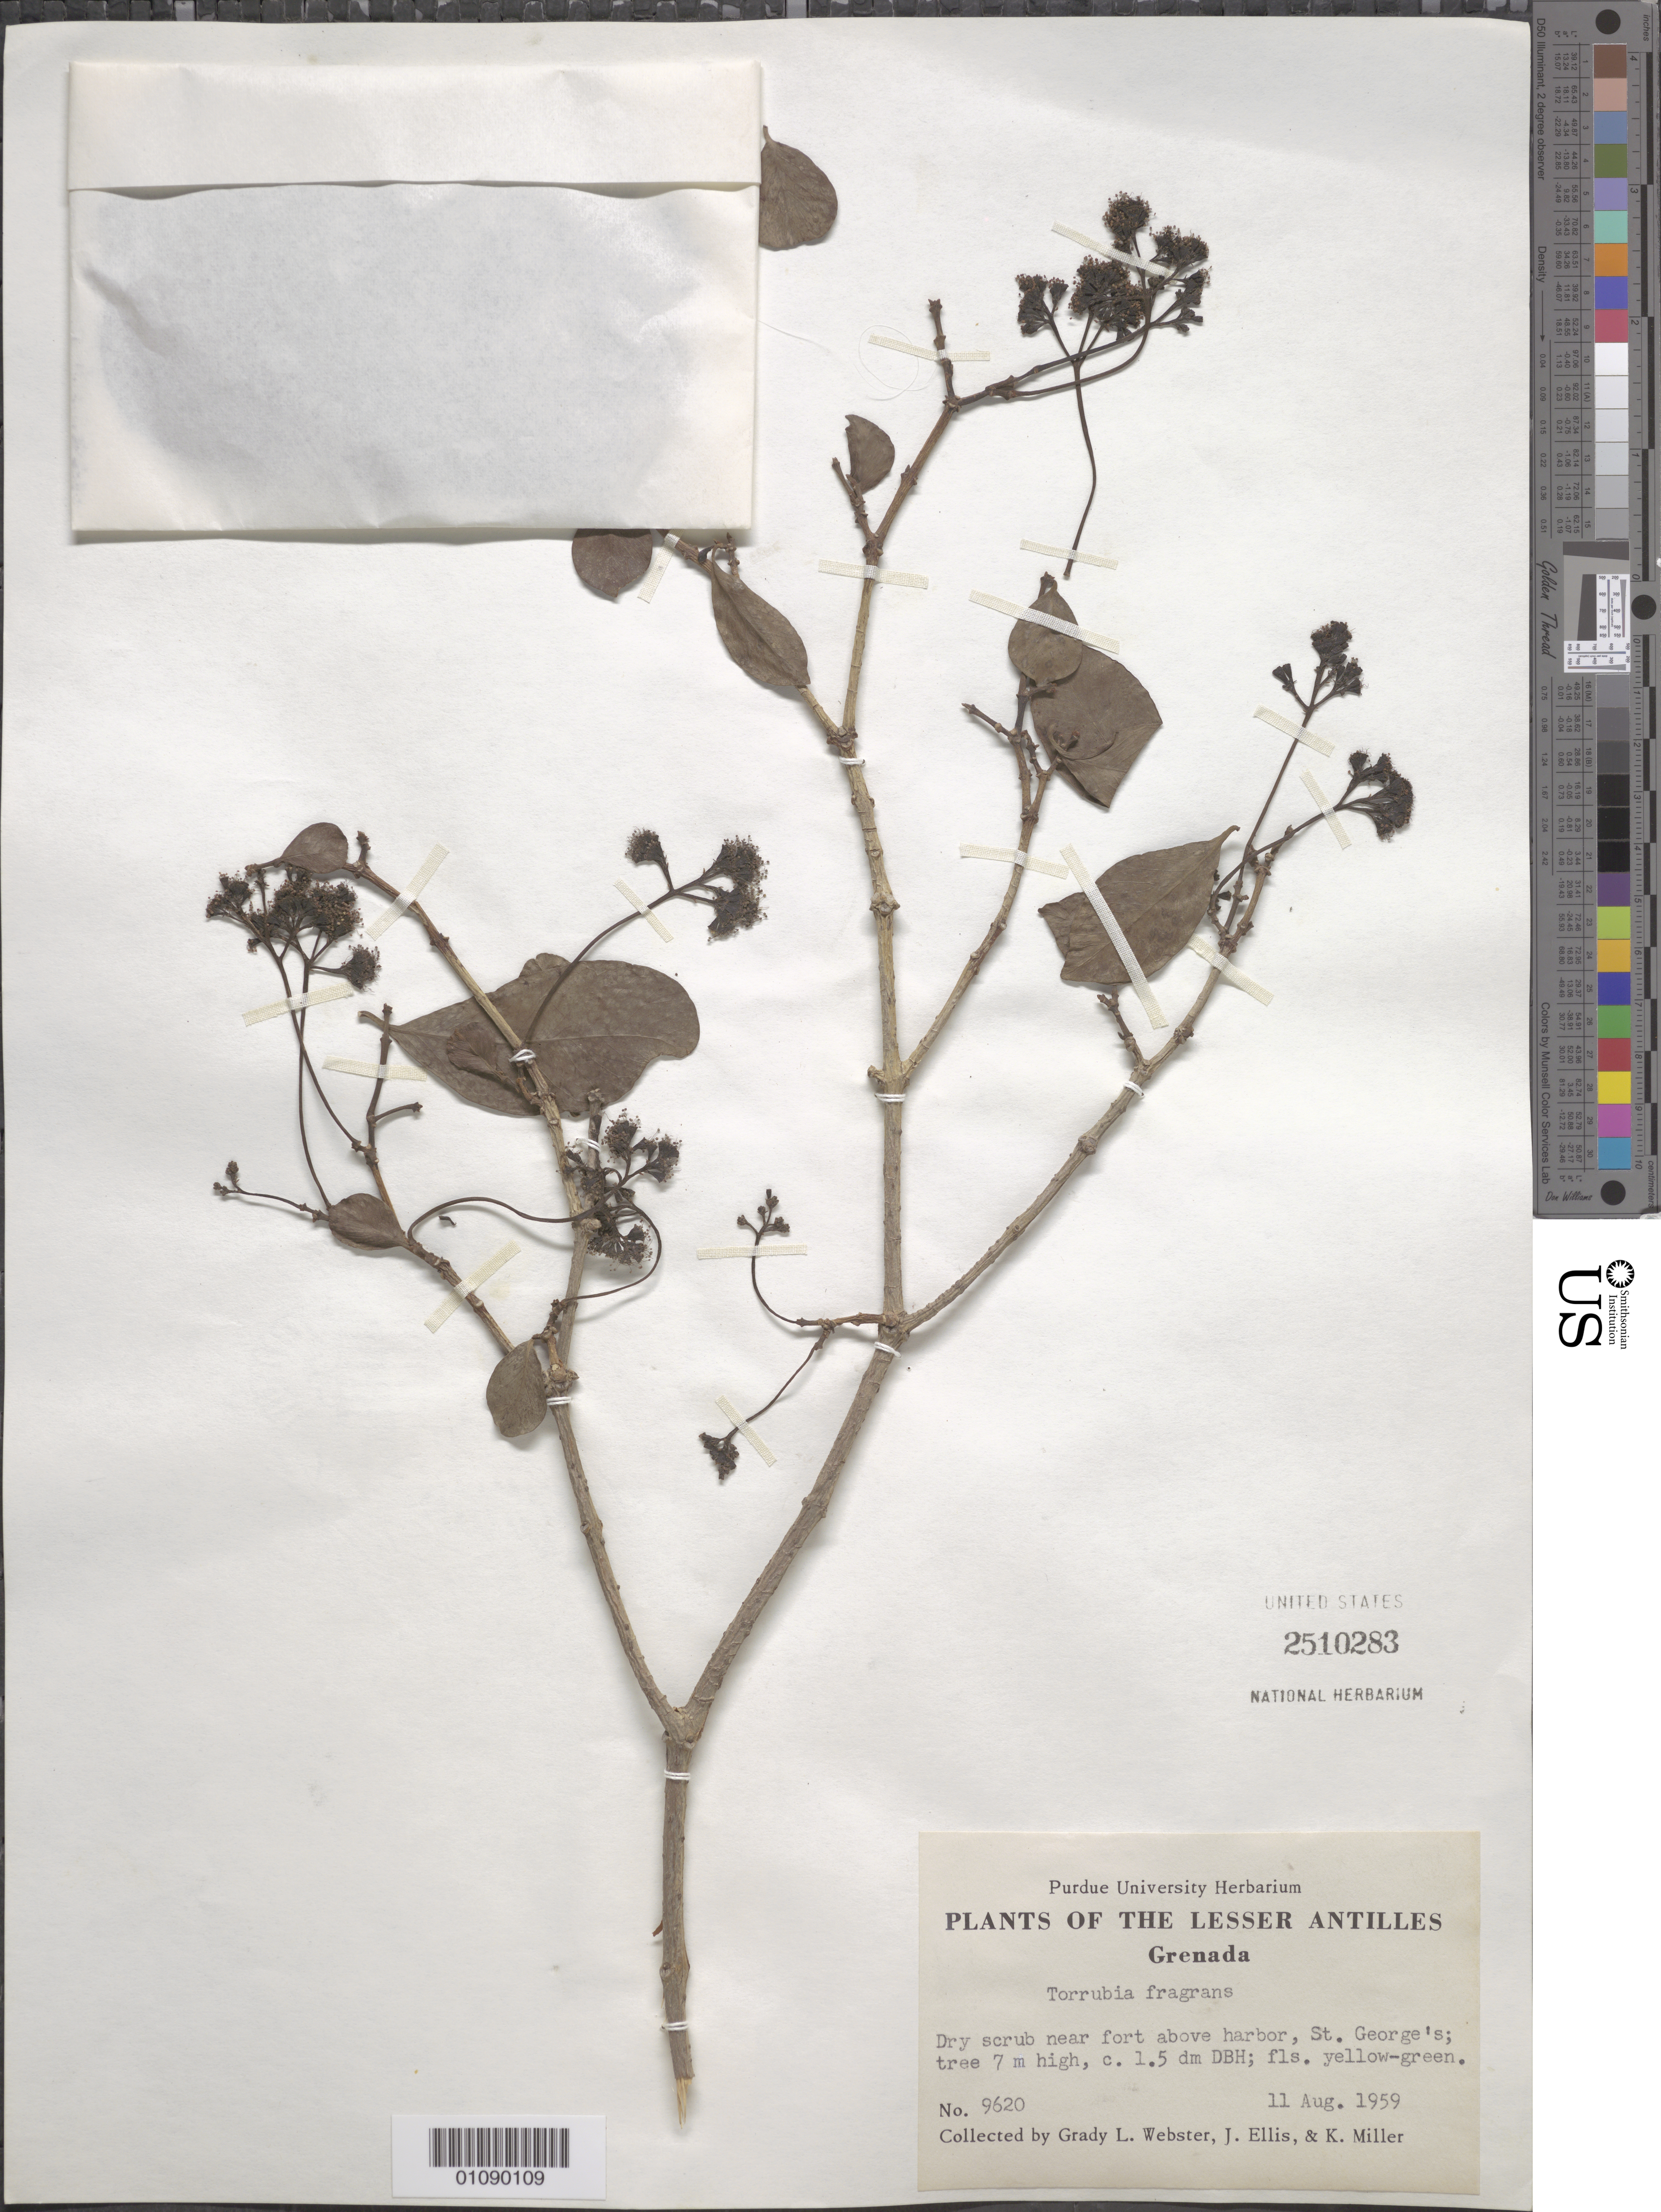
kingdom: Plantae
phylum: Tracheophyta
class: Magnoliopsida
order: Caryophyllales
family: Nyctaginaceae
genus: Guapira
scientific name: Guapira fragrans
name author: (Dum. Cours.) Little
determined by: Strong, Mark T., (BOT), Smithsonian Institution - National Museum of Natural History (UNITED STATES)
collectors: G. L. Webster, J. Ellis & K. Miller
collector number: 9620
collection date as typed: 11 Aug 1959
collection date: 1959-08-11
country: Grenada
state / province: Saint George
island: Grenada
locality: St. George's near fort above harbor.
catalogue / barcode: US 2510283